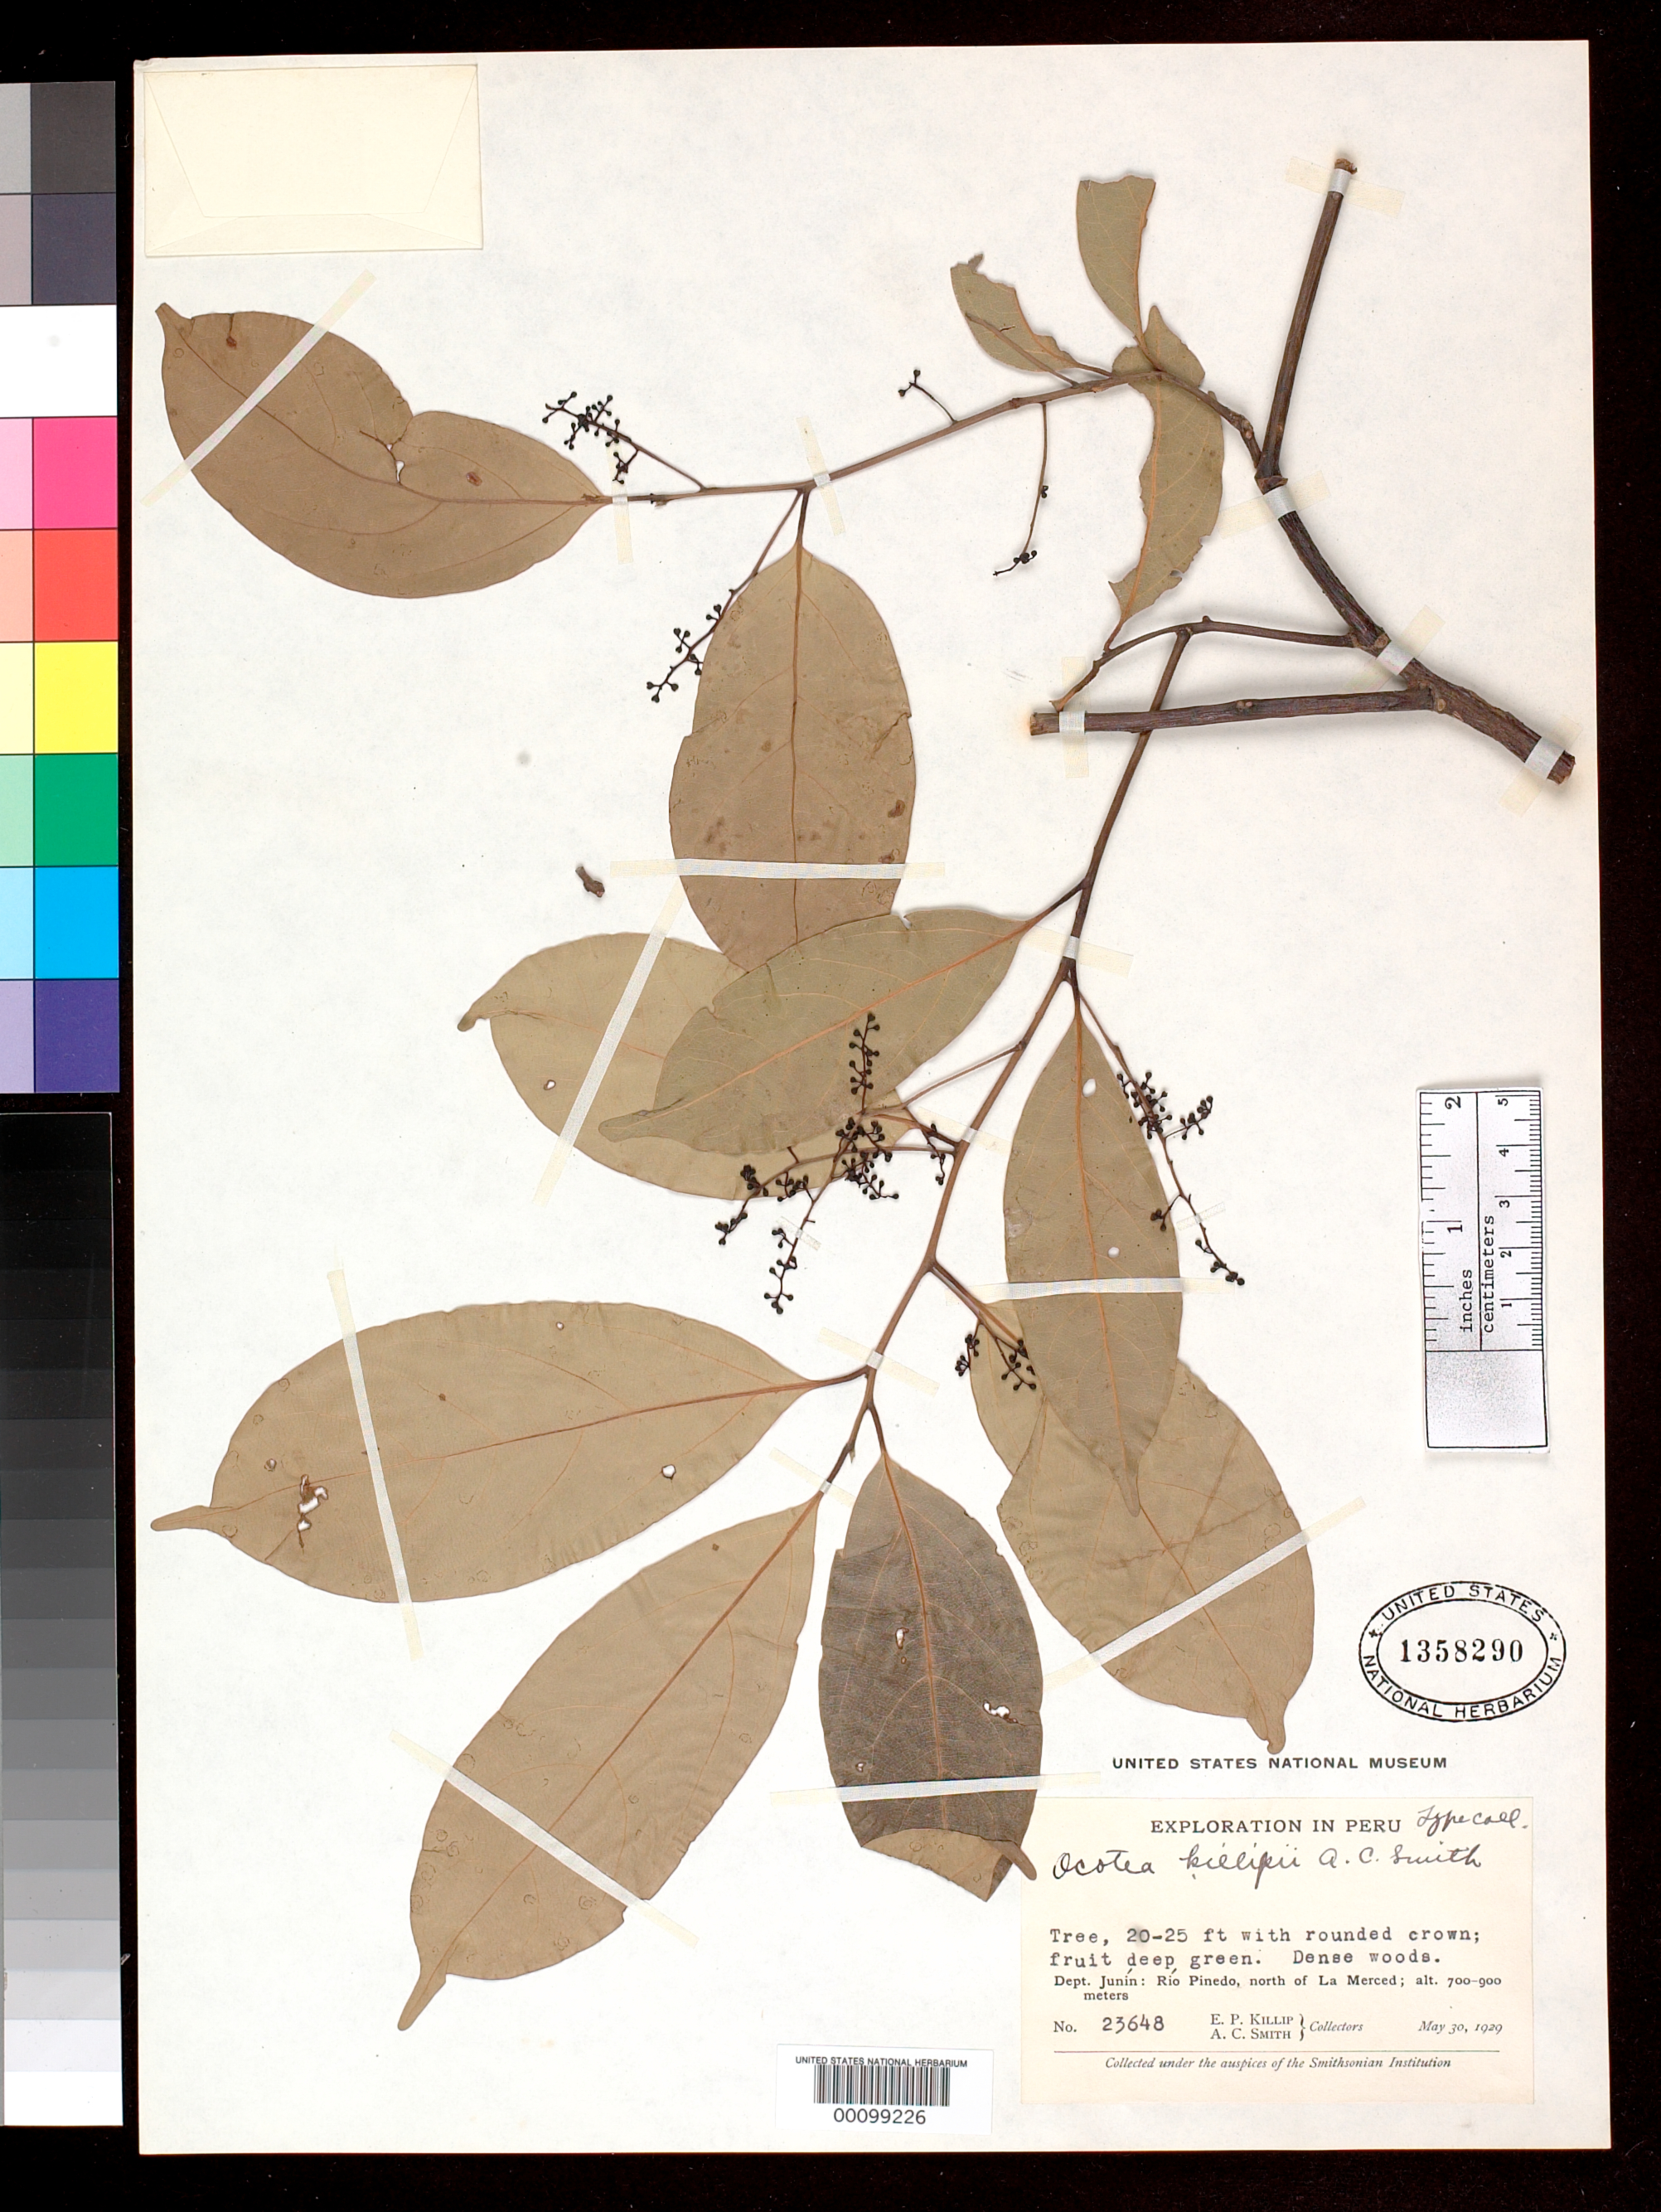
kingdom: Plantae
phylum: Tracheophyta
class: Magnoliopsida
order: Laurales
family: Lauraceae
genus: Ocotea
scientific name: Ocotea killipii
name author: A.C. Sm.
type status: Isotype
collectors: E. P. Killip & A. C. Smith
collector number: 23648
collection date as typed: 30 May 1929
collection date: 1929-05-30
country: Peru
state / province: Junín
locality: Rio Pinedo, N of La Merced.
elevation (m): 700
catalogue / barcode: US 1358290